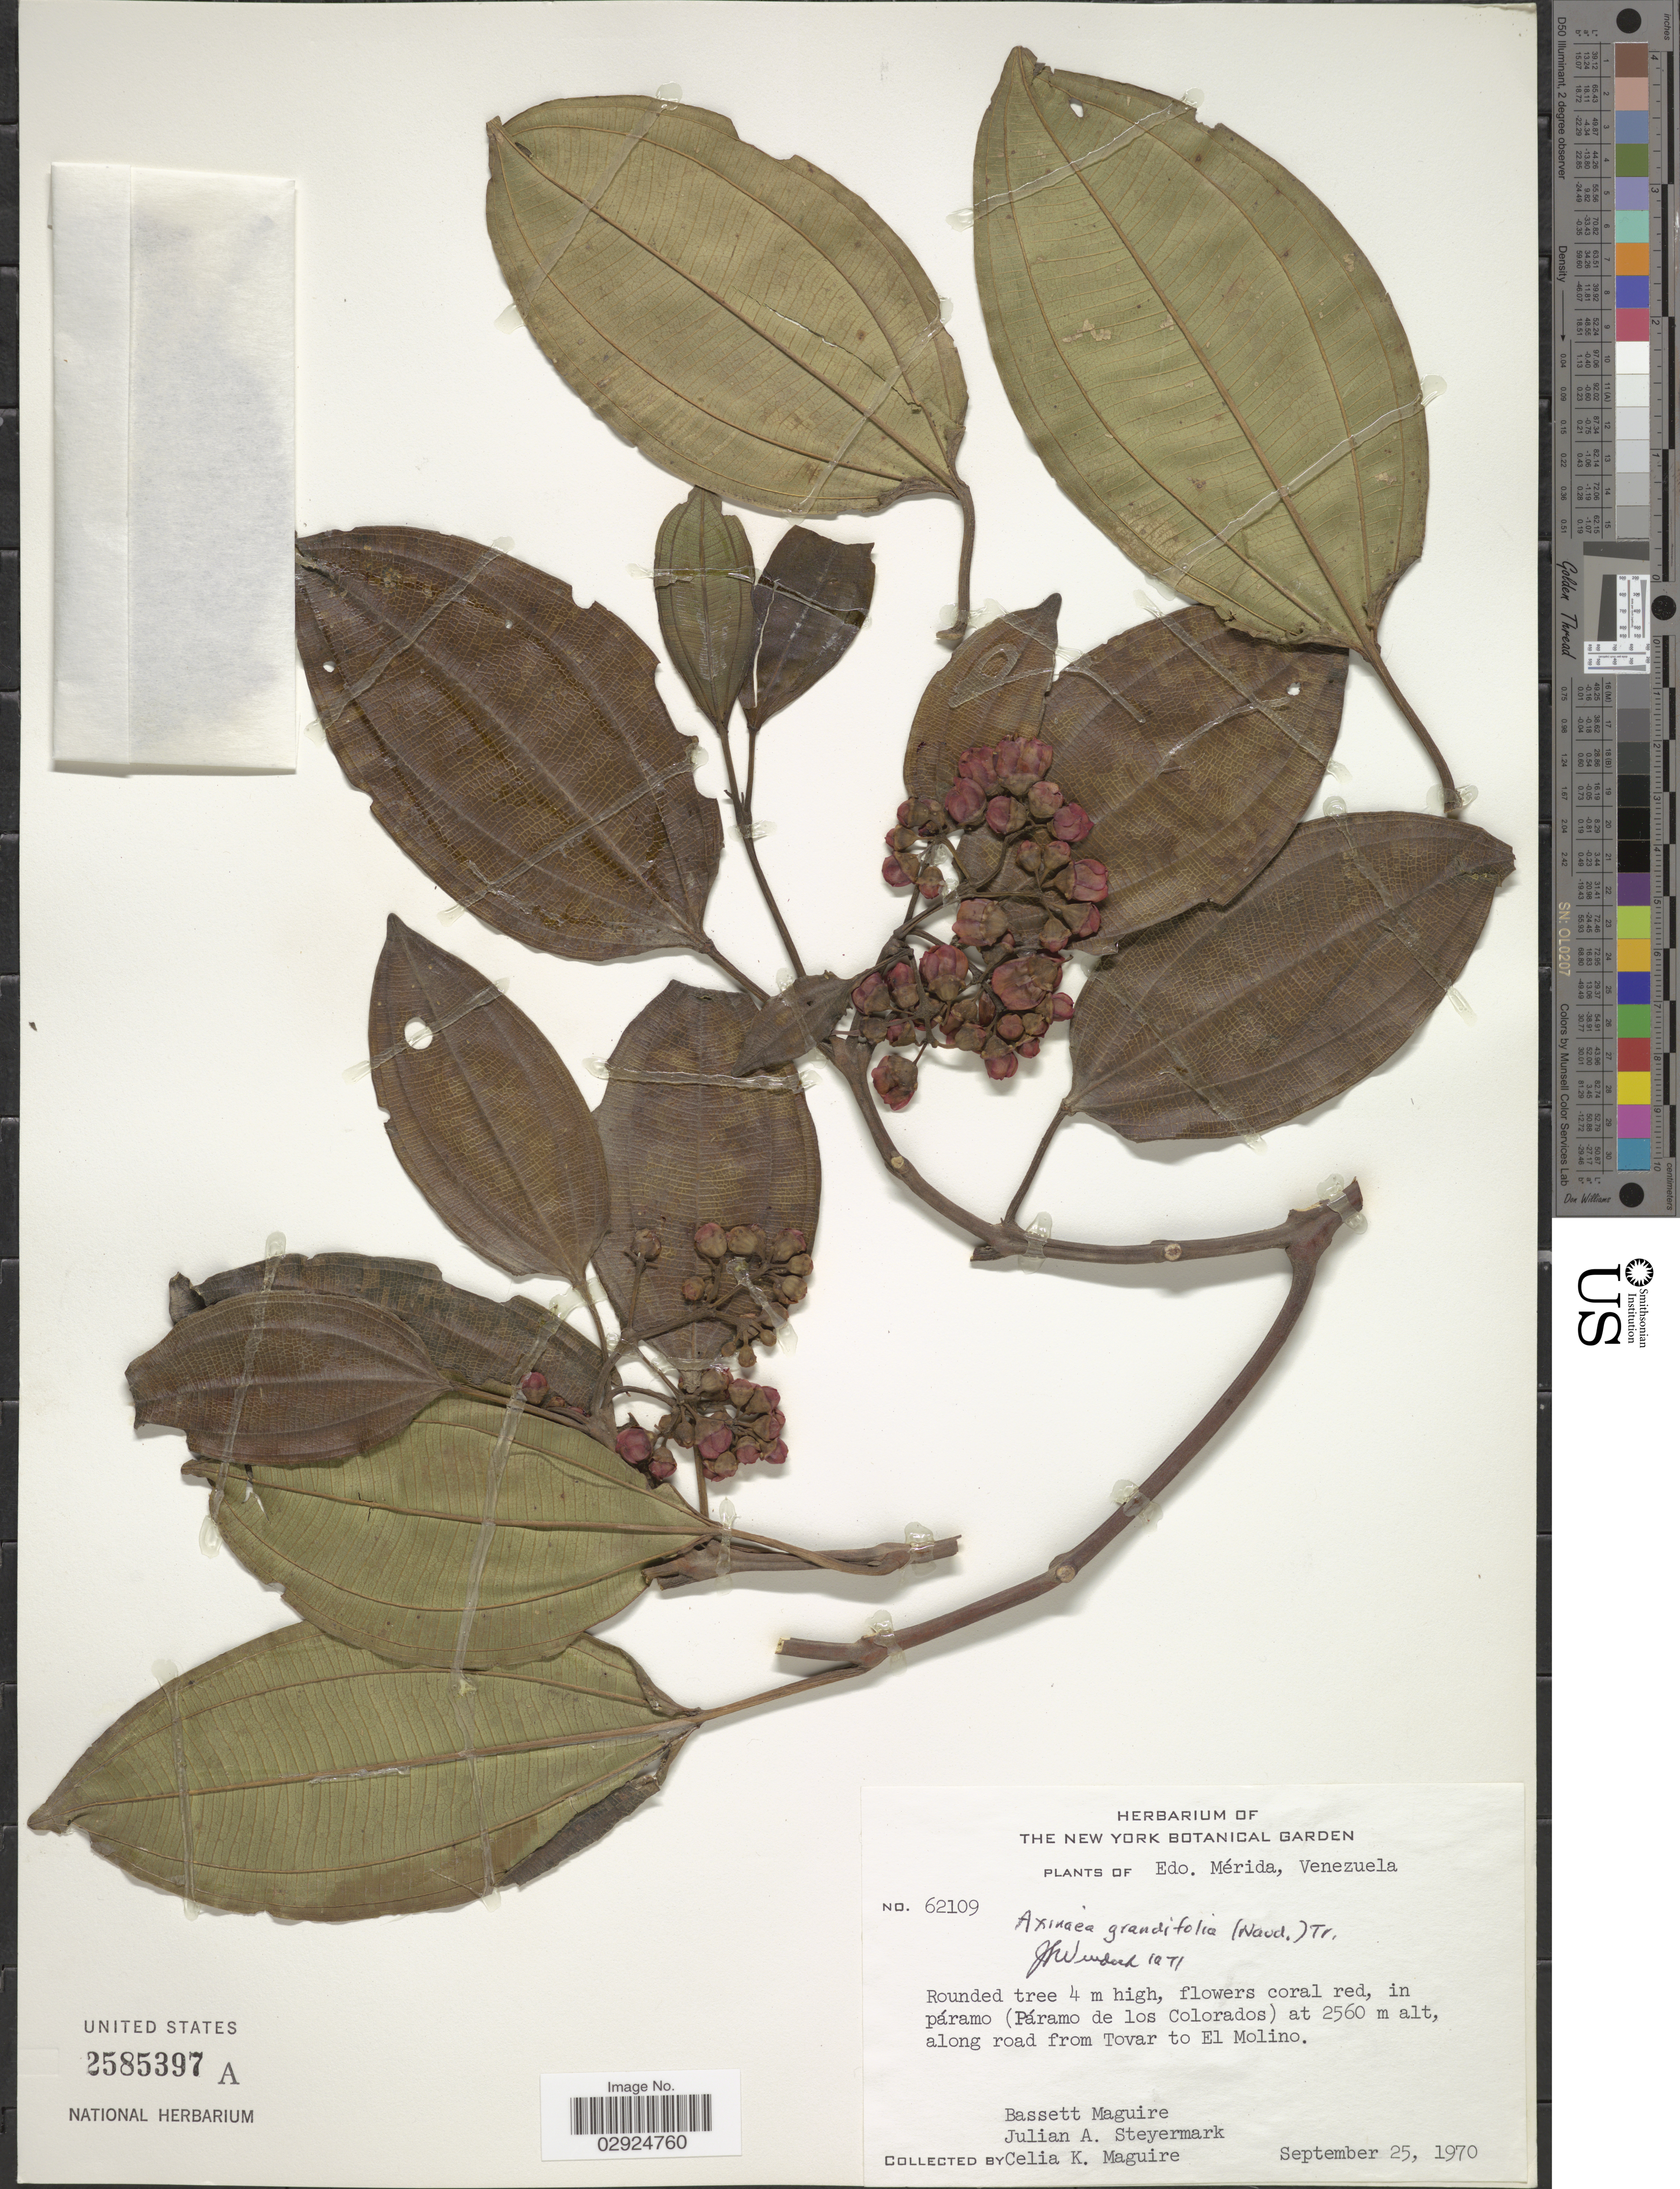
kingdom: Plantae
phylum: Tracheophyta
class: Magnoliopsida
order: Myrtales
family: Melastomataceae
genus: Axinaea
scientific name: Axinaea grandifolia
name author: (Naudin) Triana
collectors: B. Maguire, J. Steyermark & C. K. Maguire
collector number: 62109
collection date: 1970-09-25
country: Venezuela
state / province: Mérida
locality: Edo. Mérida. In páramo (Páramo de los Colorados), along road from Tovar to El Molino.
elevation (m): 2560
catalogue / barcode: US 2585397A